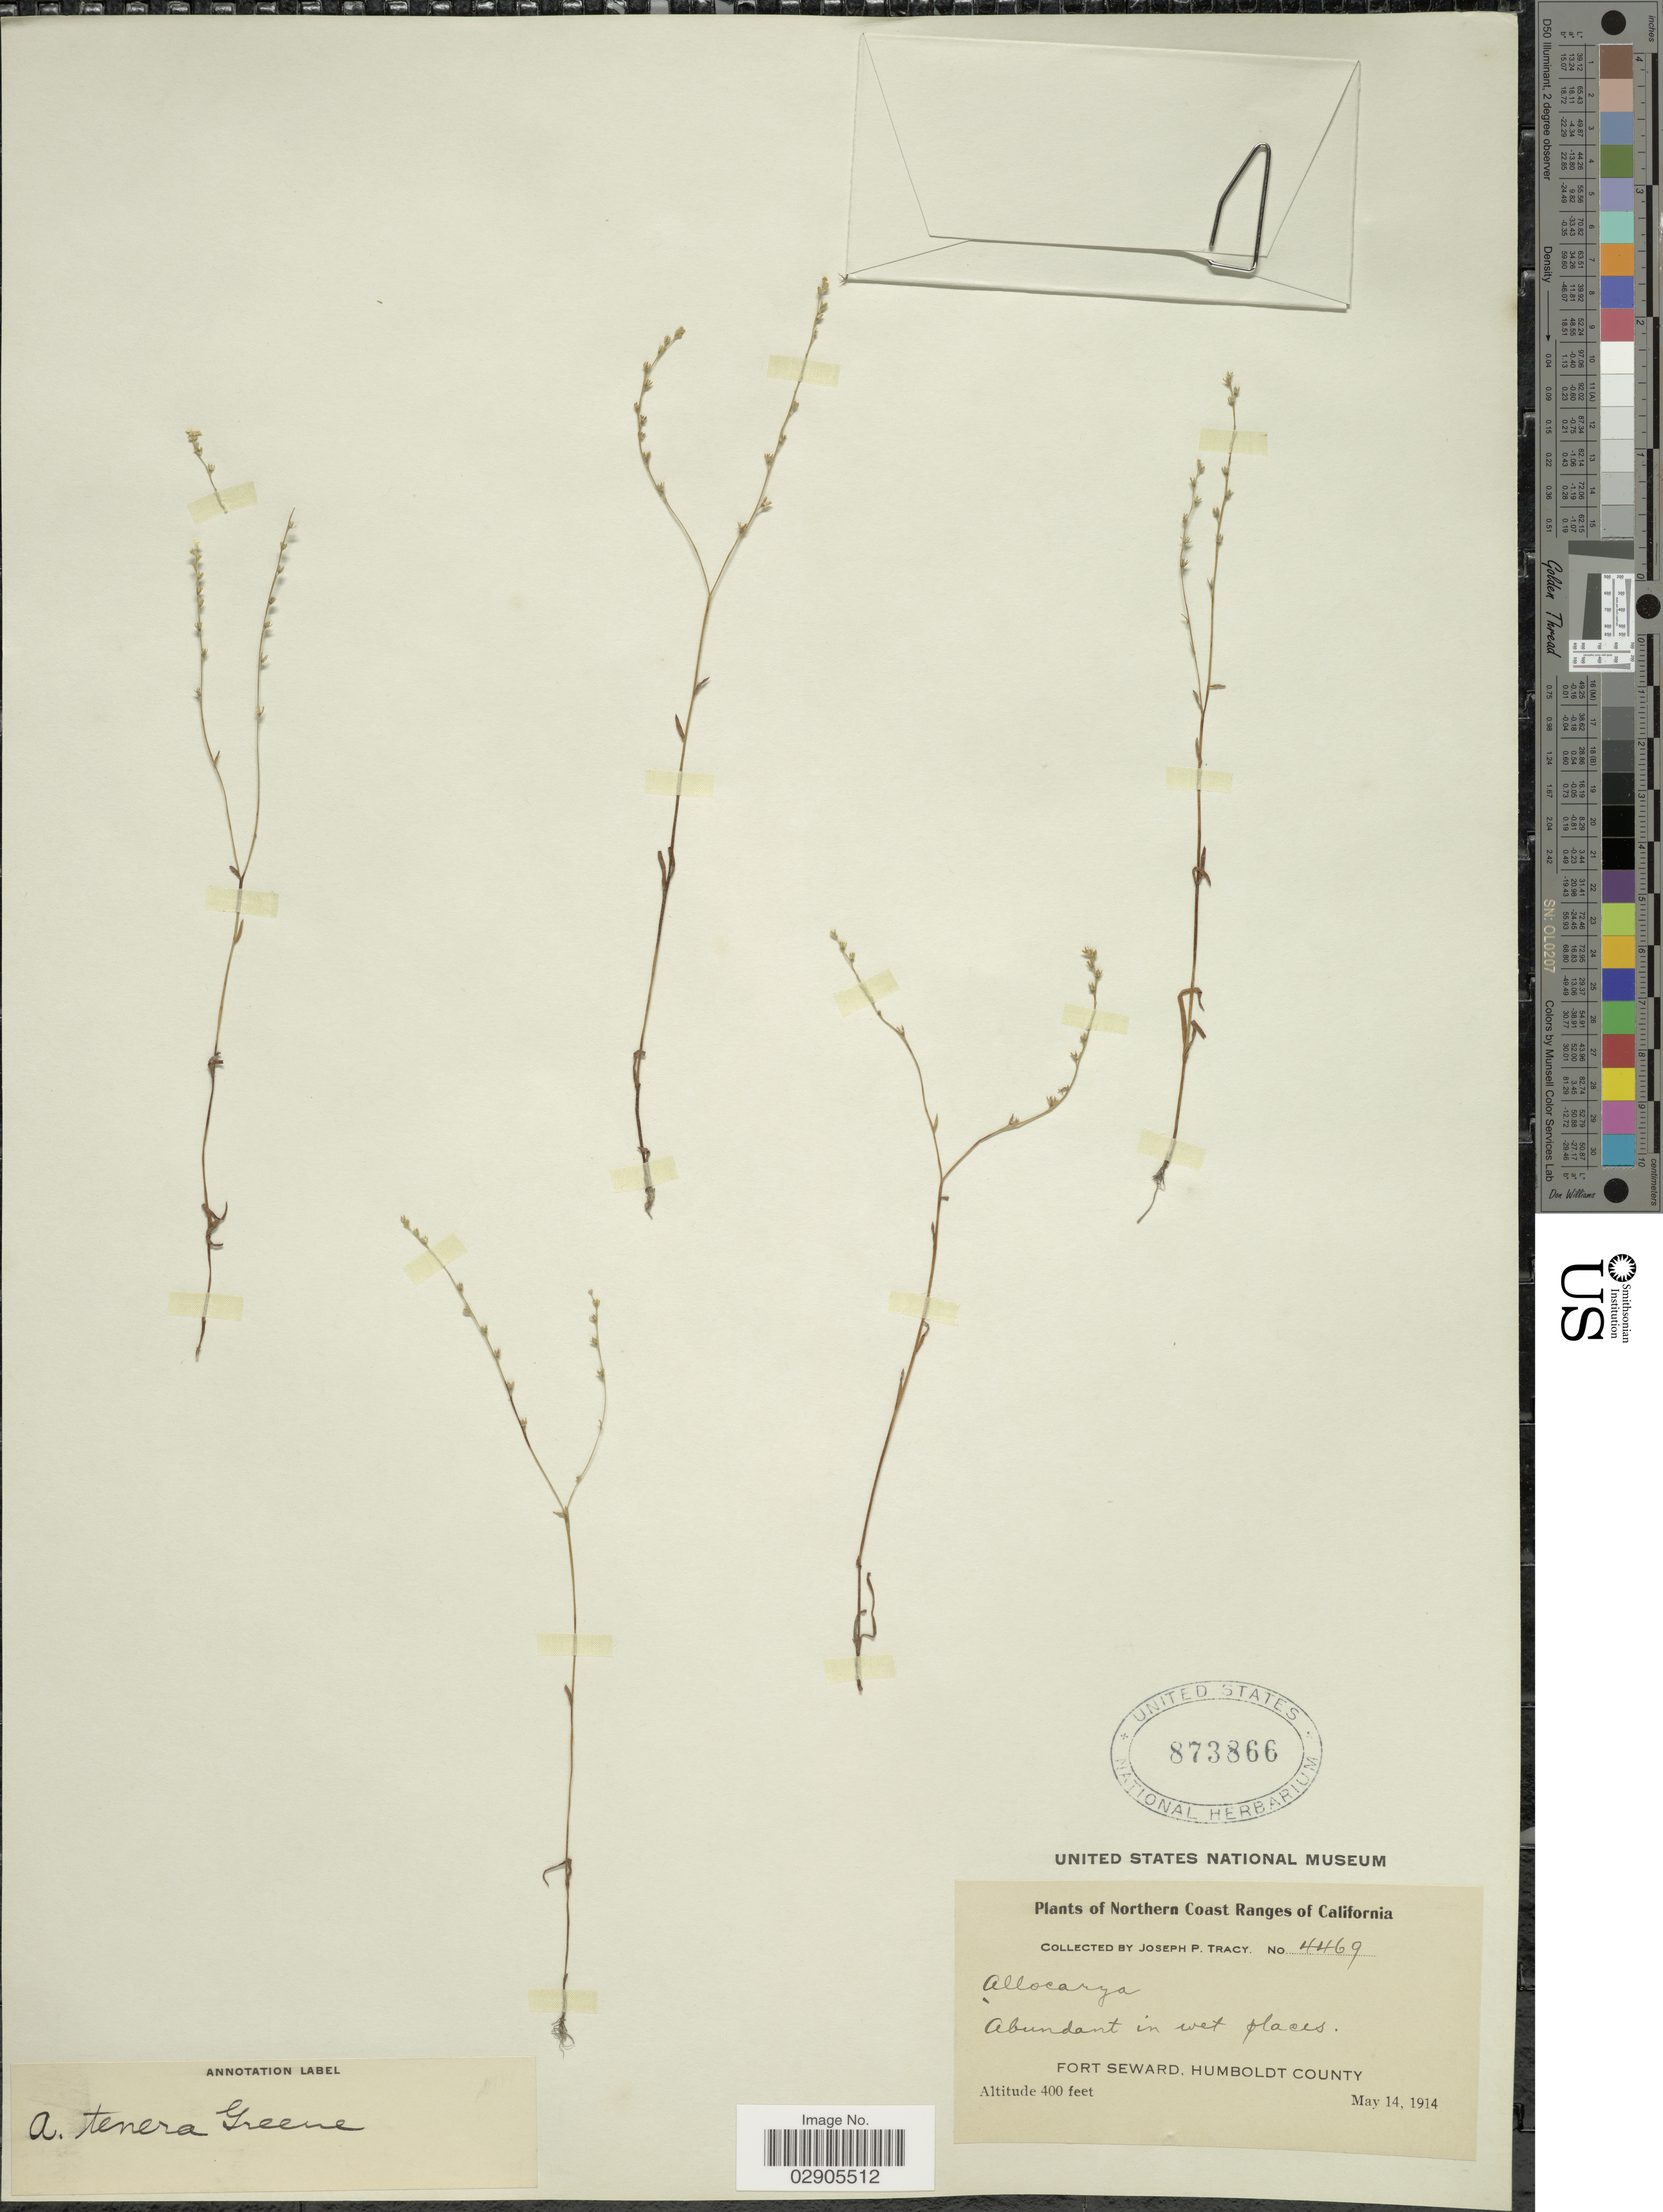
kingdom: Plantae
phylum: Tracheophyta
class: Magnoliopsida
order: Boraginales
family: Boraginaceae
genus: Allocarya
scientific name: Allocarya tenera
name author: Greene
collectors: J. Tracy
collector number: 4469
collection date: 1914-05-14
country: United States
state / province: California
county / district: Humboldt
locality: Northern Coast Ranges of California. Fort Seward, Humboldt County.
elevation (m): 122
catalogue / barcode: US 873866